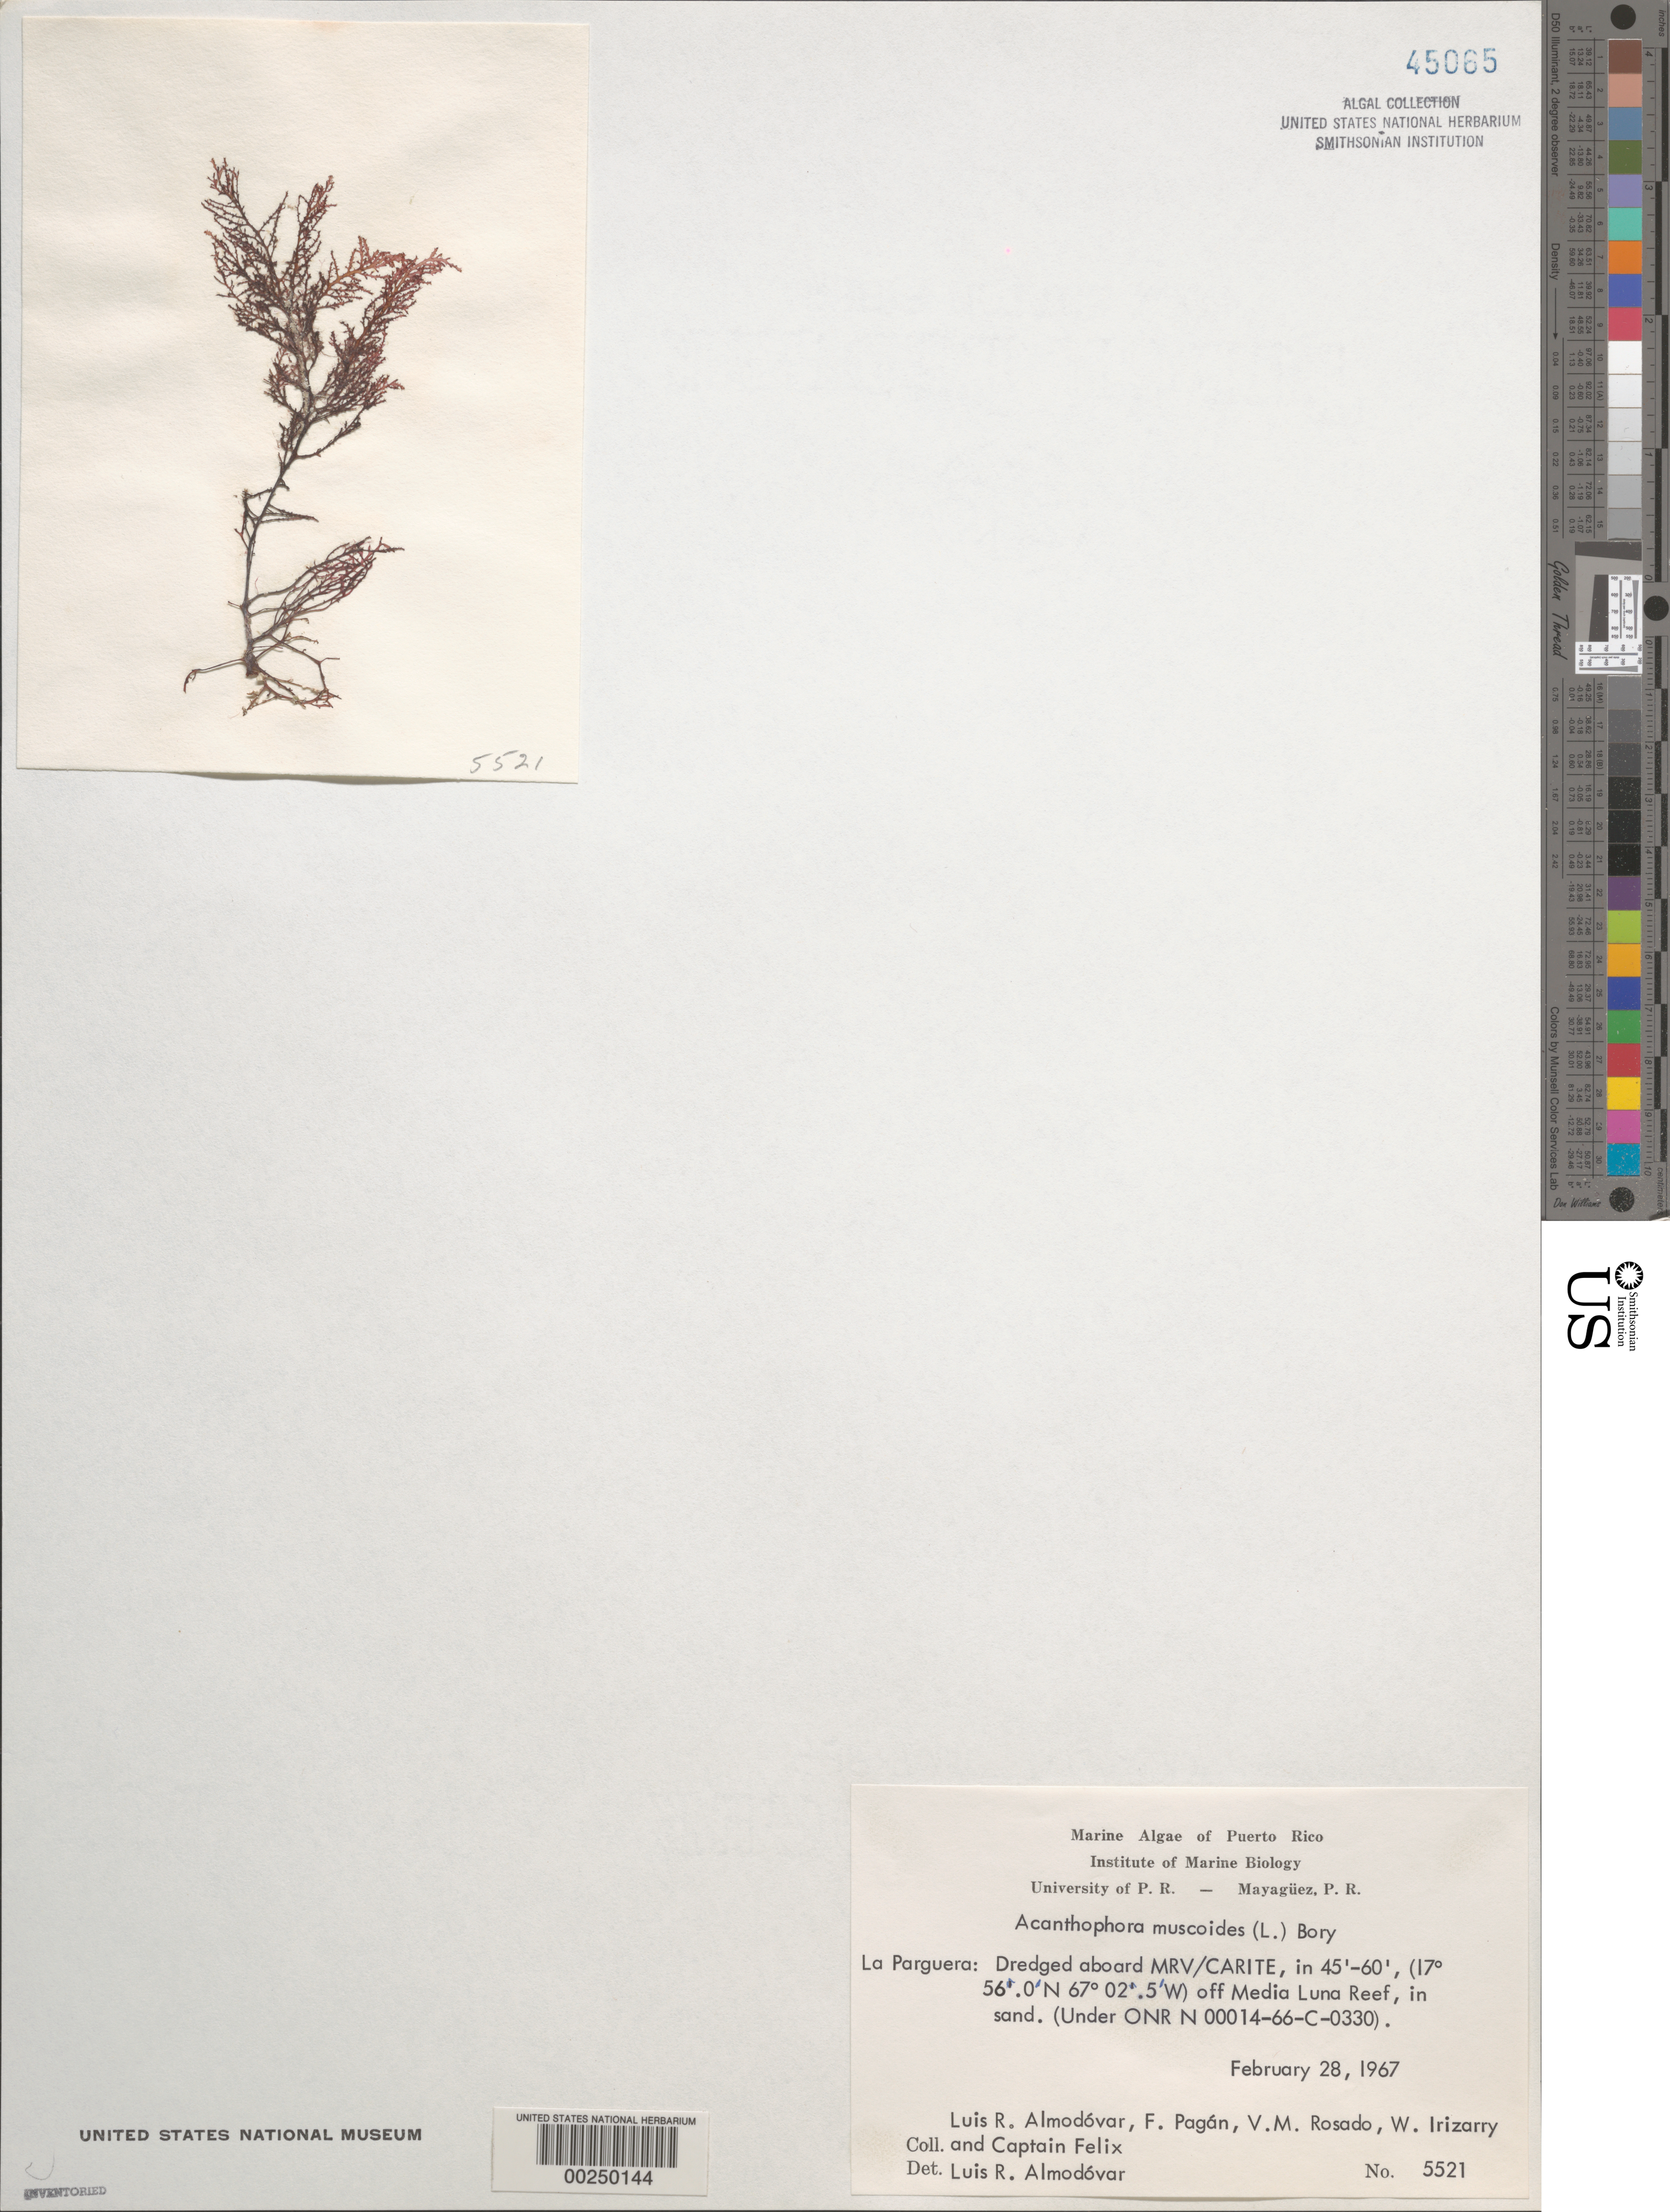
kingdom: Plantae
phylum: Rhodophyta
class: Florideophyceae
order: Ceramiales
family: Rhodomelaceae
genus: Acanthophora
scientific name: Acanthophora muscoides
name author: (C. Agardh) Bory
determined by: Almodovar, L. R.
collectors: L. Almodovar, F. Pagan, V. Rosado, W. Irizarry & C. Felix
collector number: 5521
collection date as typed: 28 Feb 1967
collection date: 1967-02-28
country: Puerto Rico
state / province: Lajas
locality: La Parguera, off Media Luna Reef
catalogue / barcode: US 45065